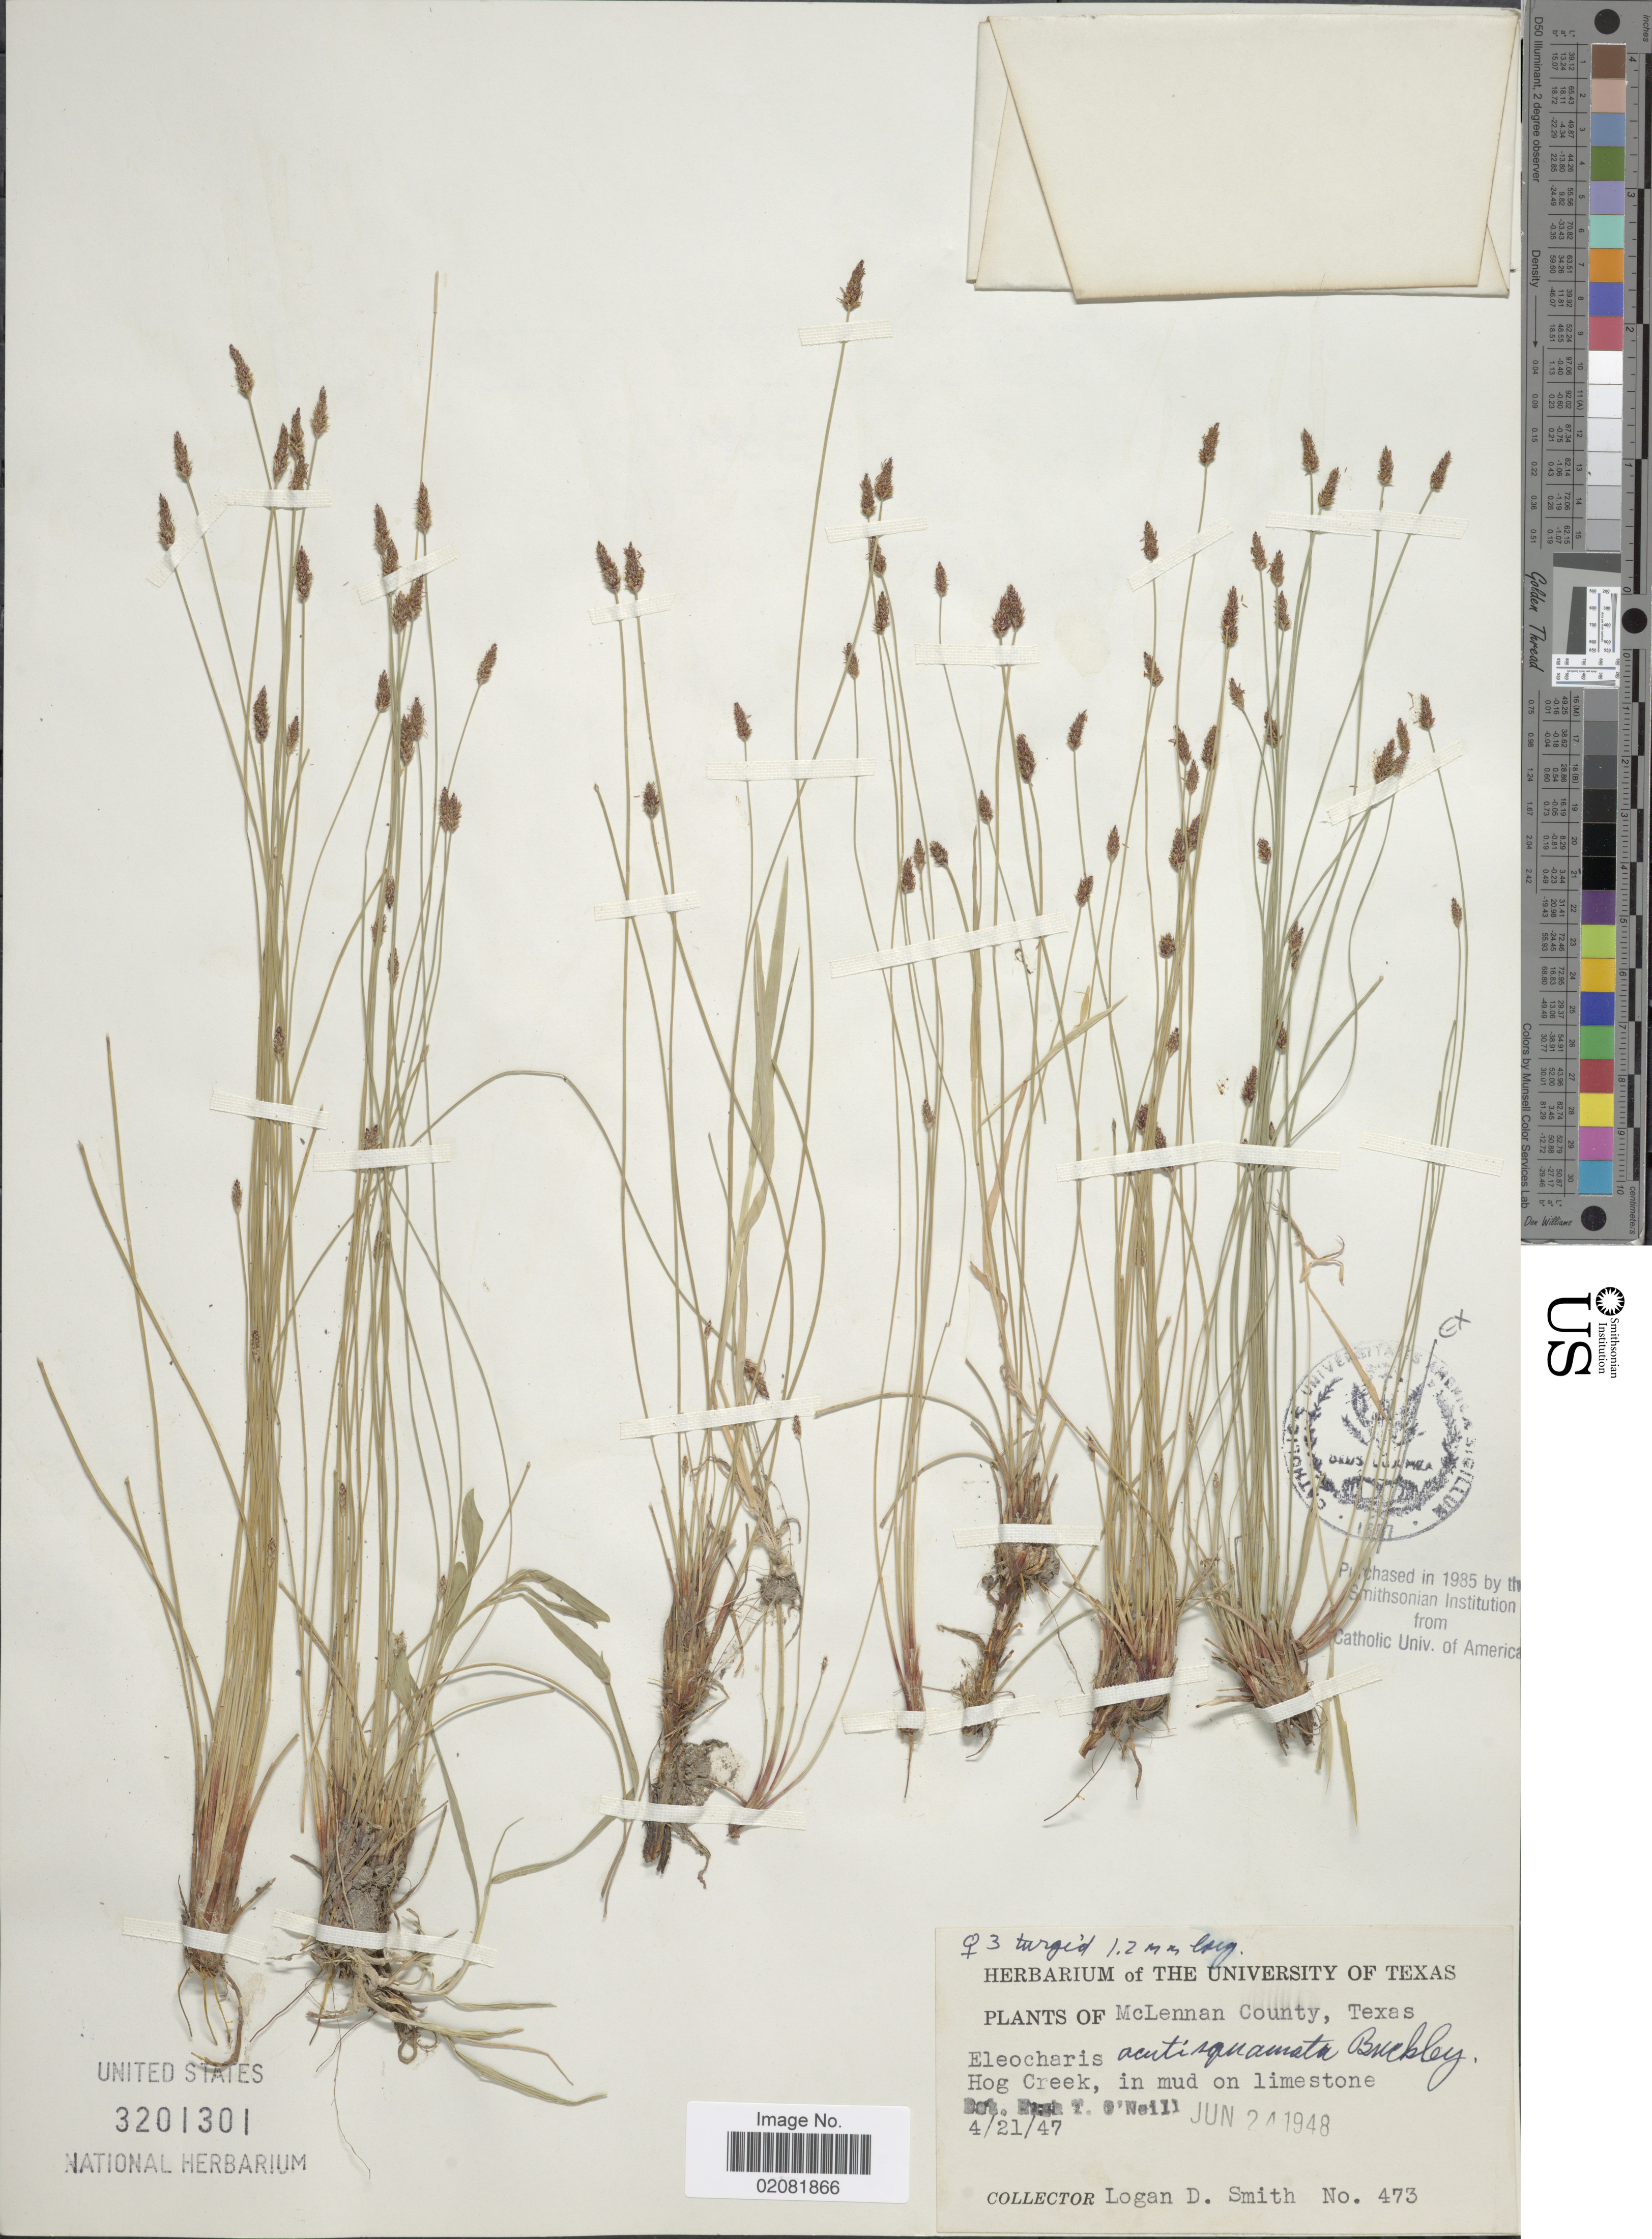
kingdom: Plantae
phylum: Tracheophyta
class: Liliopsida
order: Poales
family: Cyperaceae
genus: Eleocharis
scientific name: Eleocharis acutisquamata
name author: Buckley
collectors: L. Smith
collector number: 473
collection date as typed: Transcribed d/m/y: 21/4/47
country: United States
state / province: Texas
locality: McLennan County, Hog Creek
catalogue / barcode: US 3201301